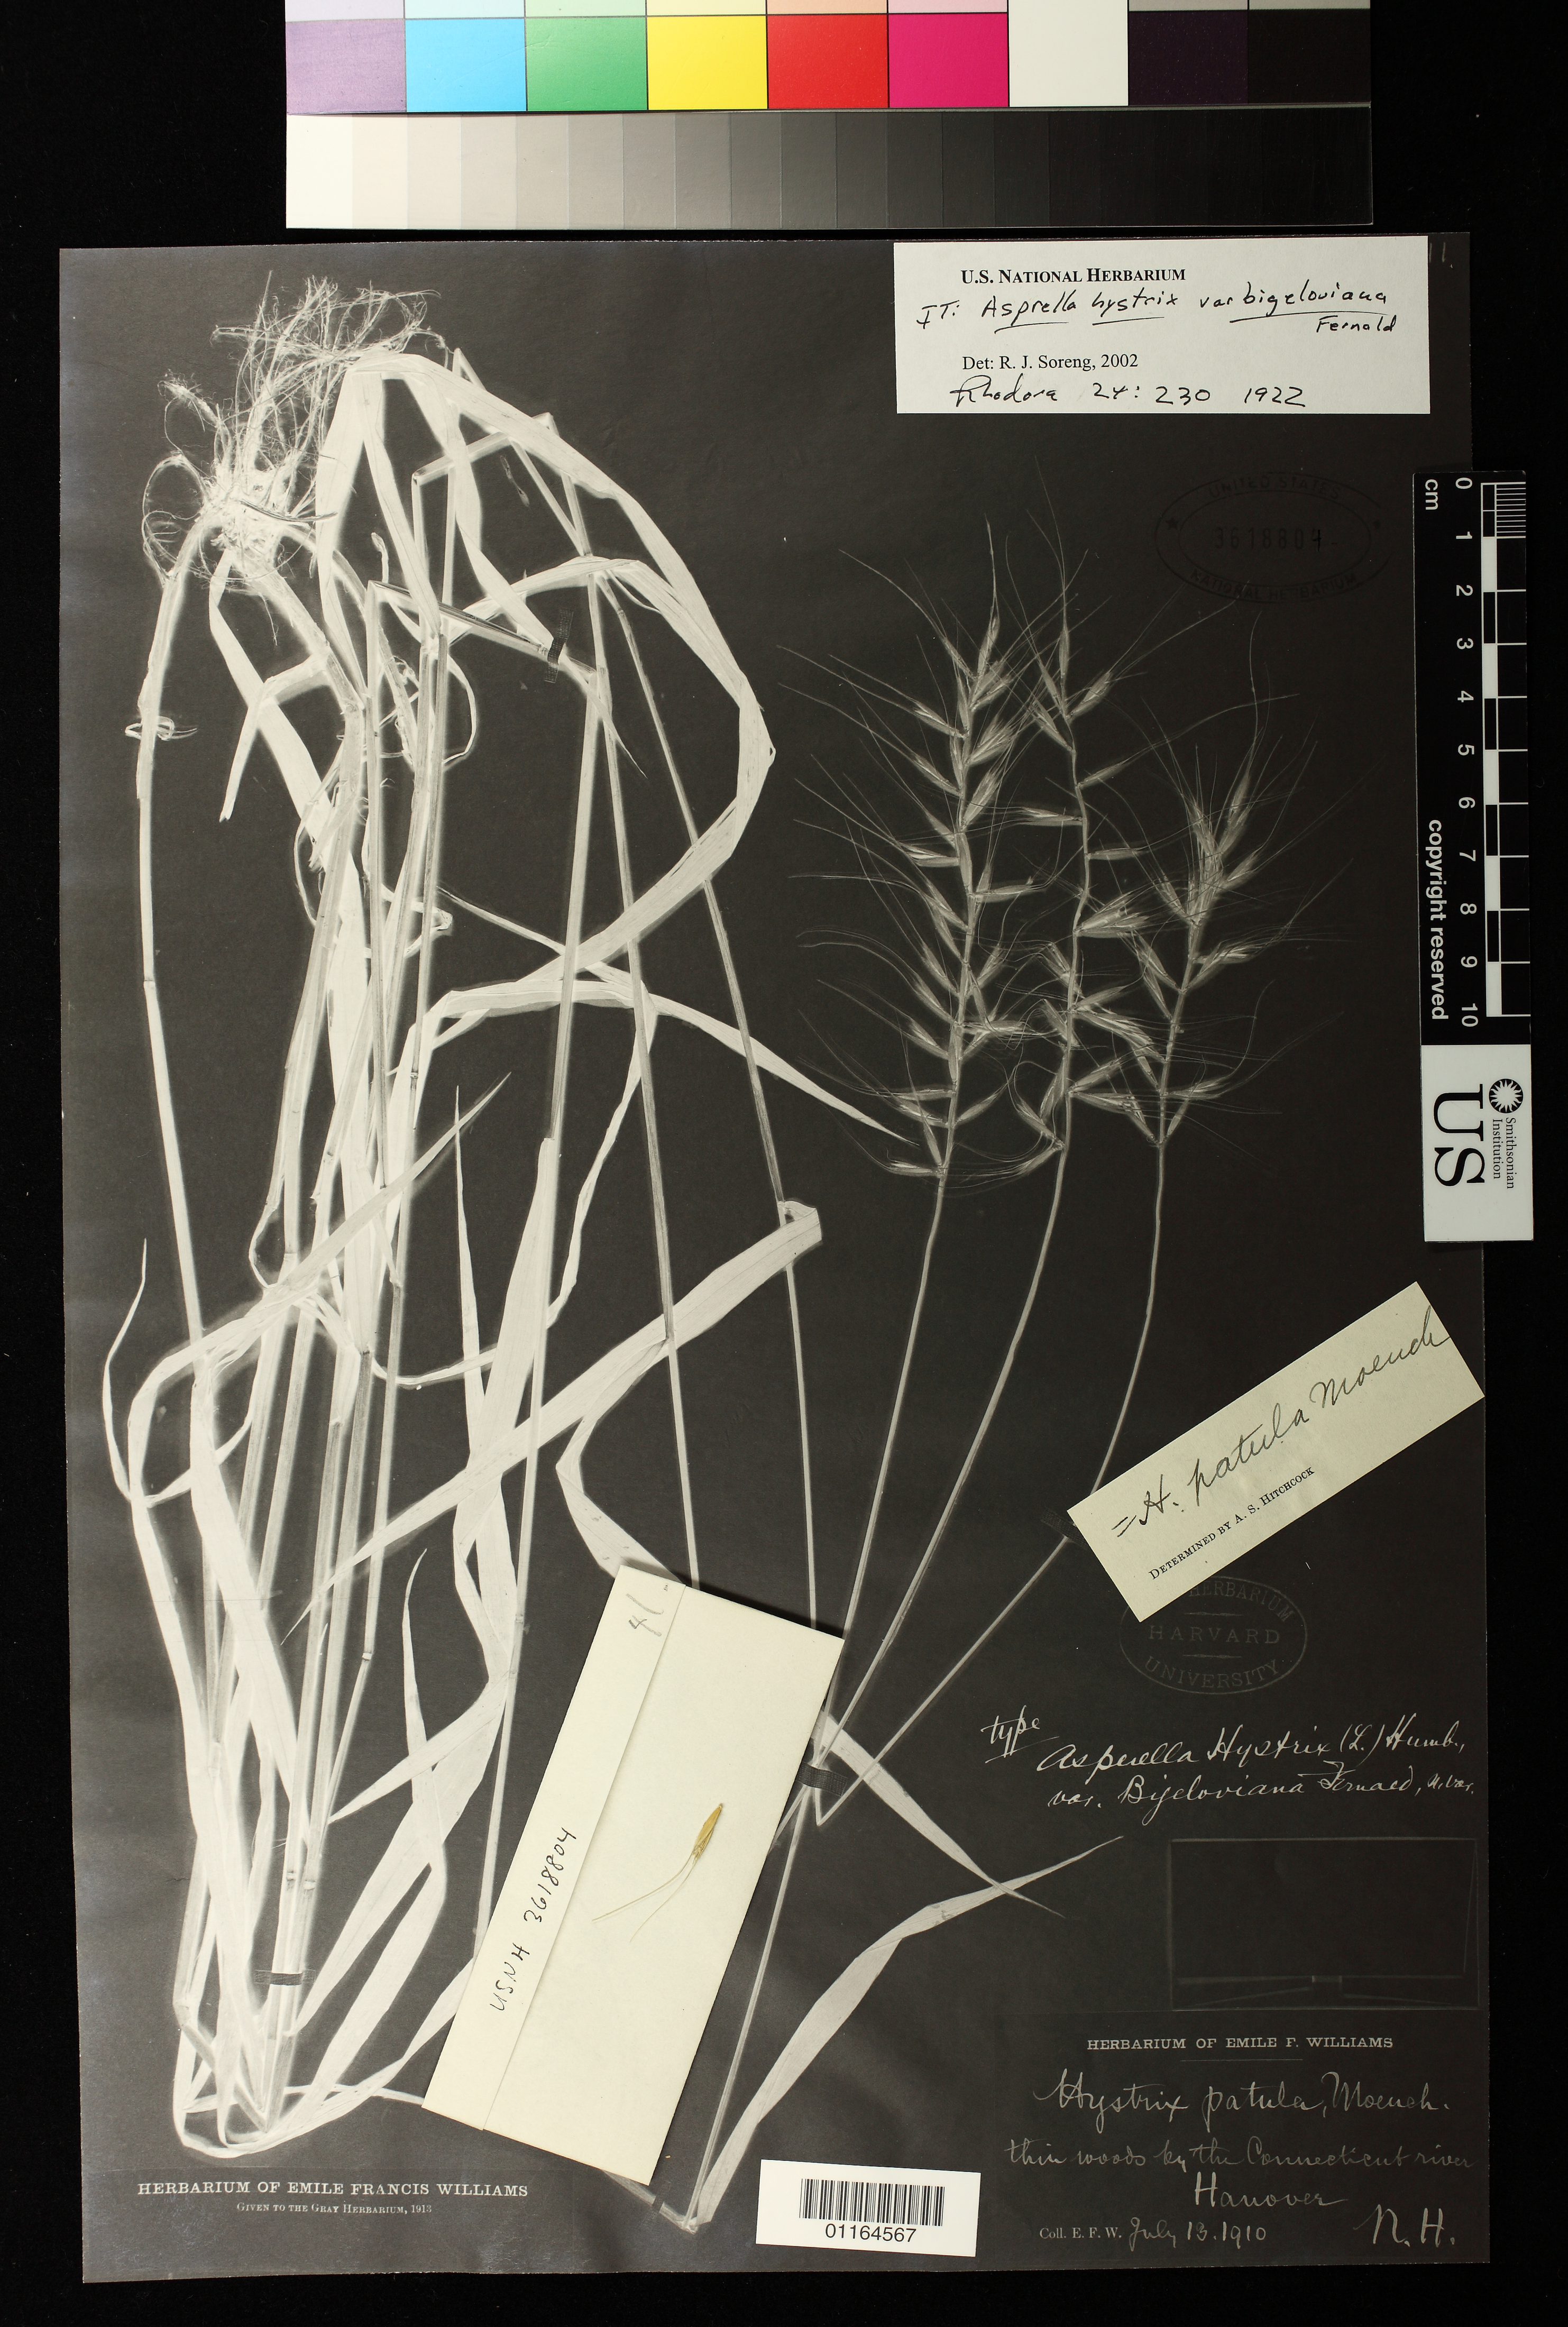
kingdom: Plantae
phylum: Tracheophyta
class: Liliopsida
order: Poales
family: Poaceae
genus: Asperella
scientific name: Asperella hystrix var. bigeloviana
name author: Fernald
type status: Isotype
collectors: E. Williams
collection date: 1910-07-13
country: United States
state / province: New Hampshire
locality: Hanover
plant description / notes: Photocopy and fragmentary material of type specimen ex Gray Herbarium.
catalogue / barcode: US 3618804